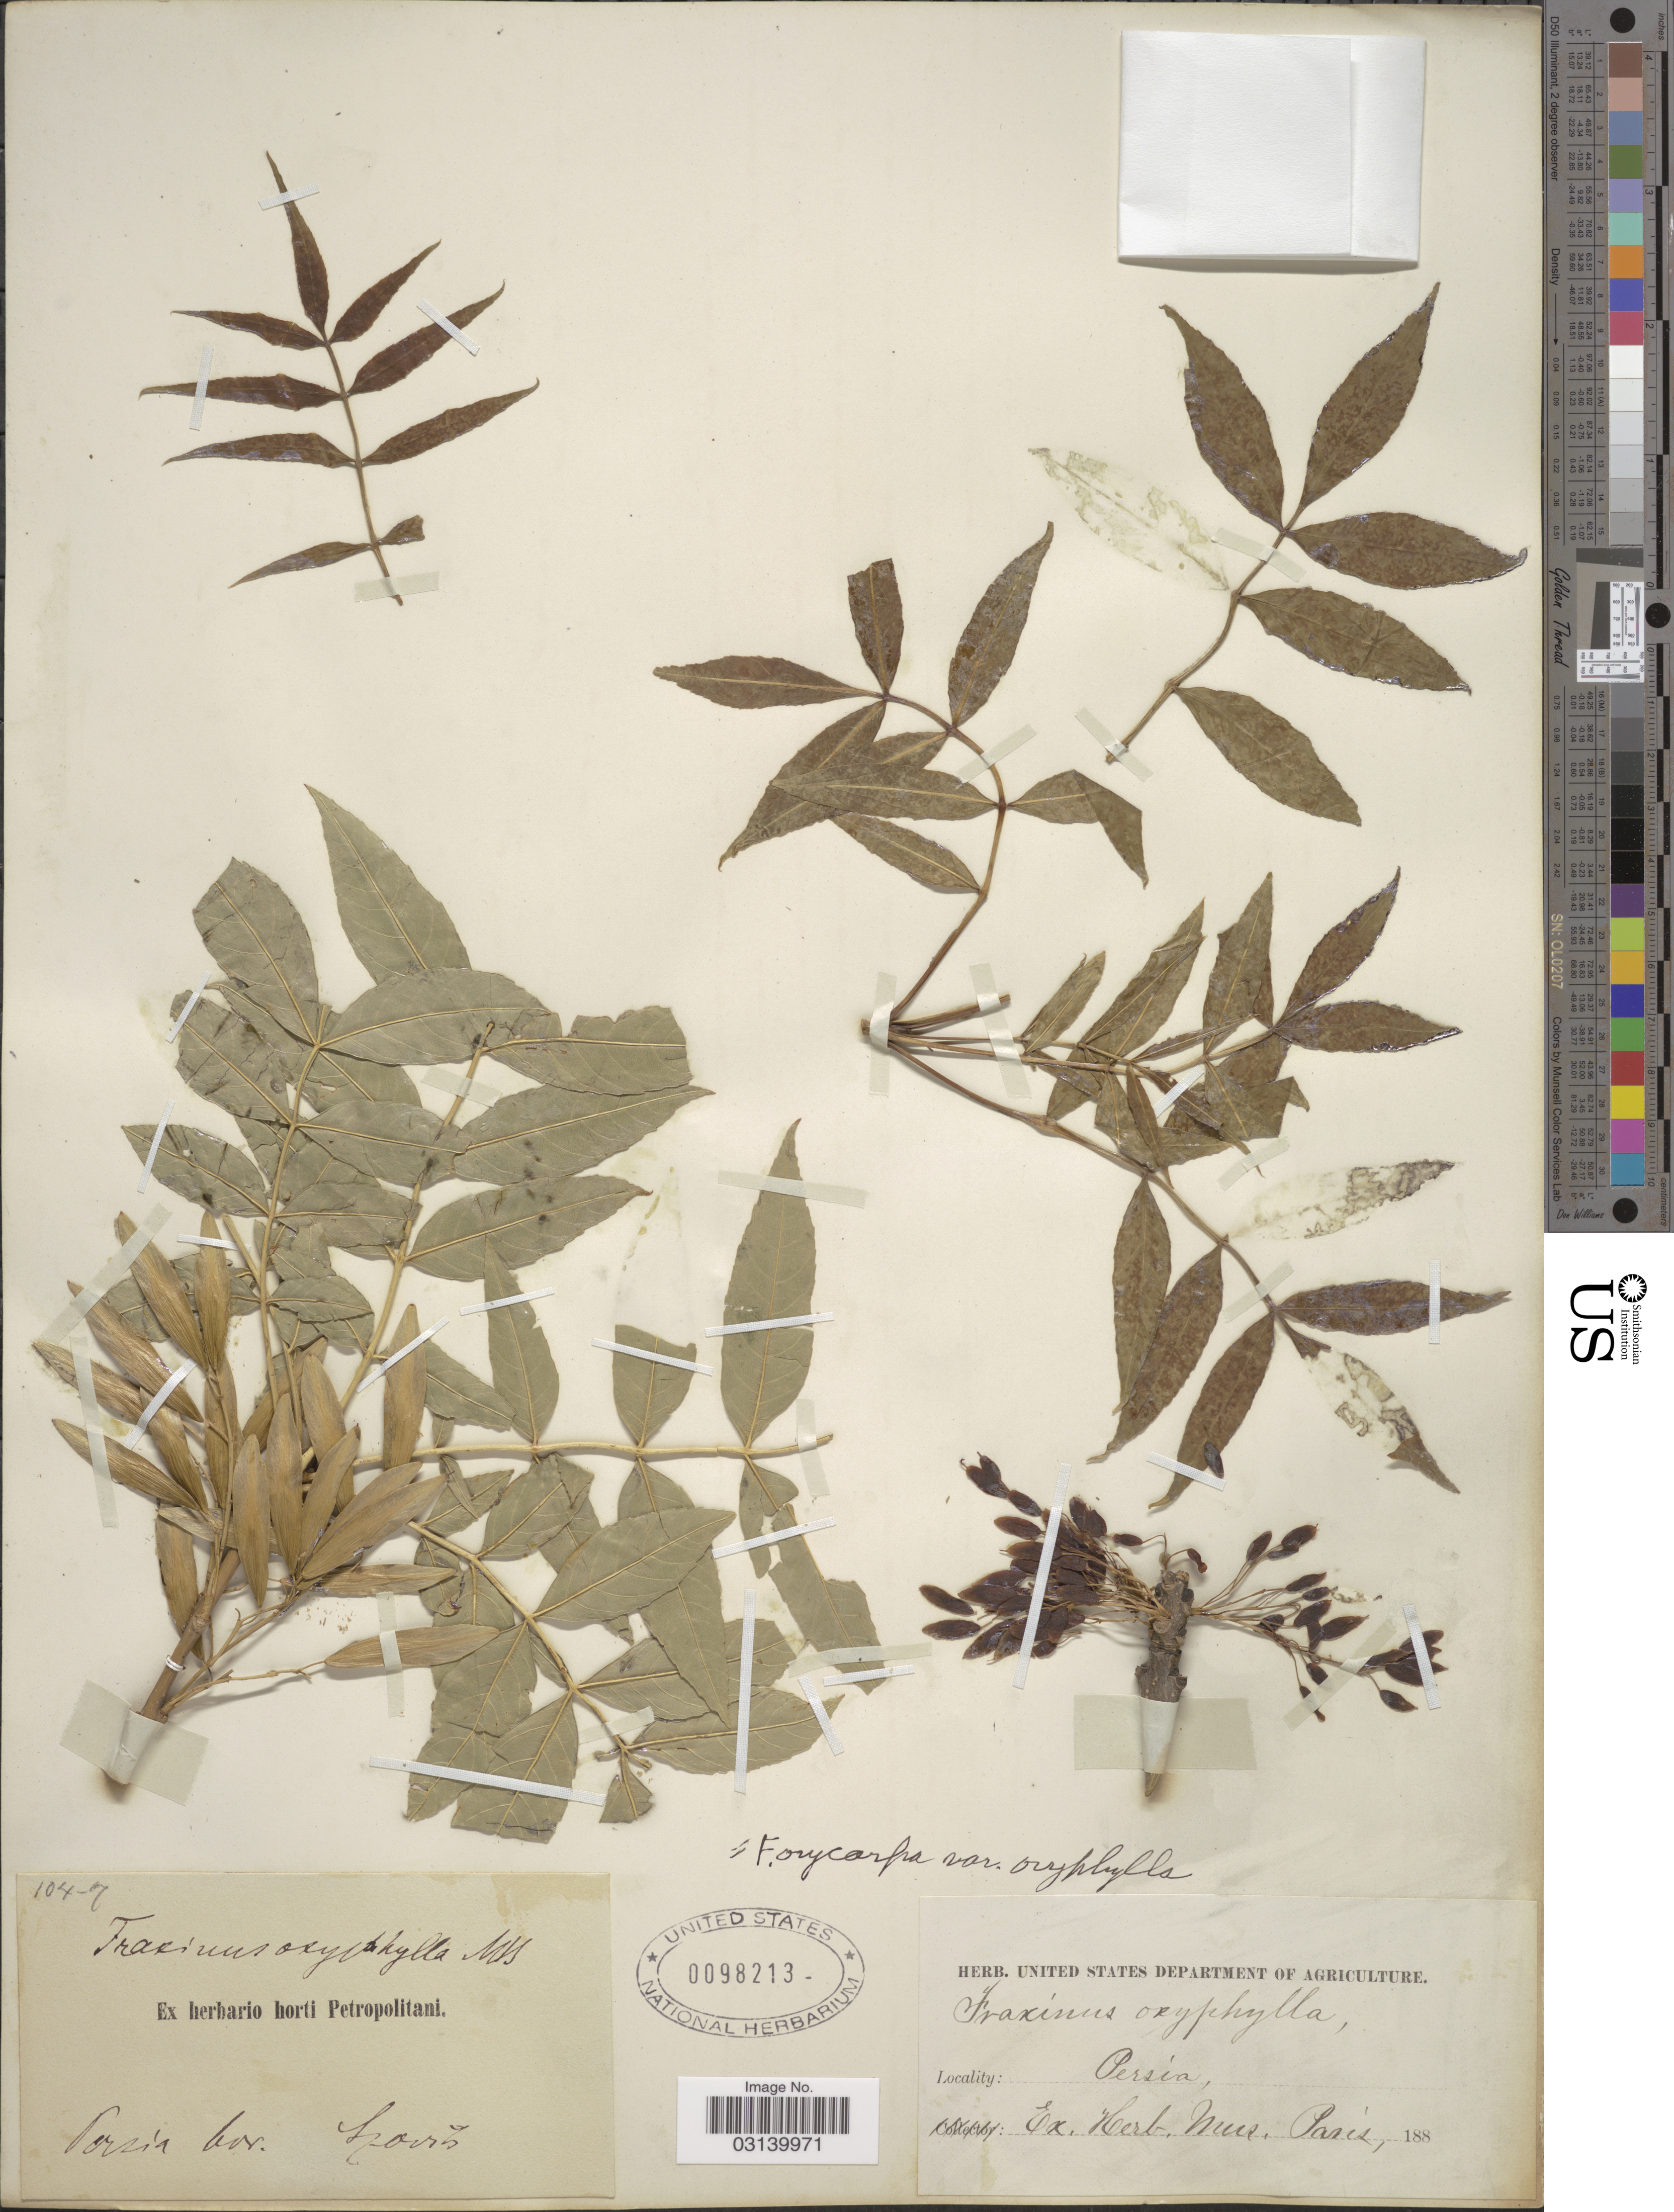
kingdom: Plantae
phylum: Tracheophyta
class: Magnoliopsida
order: Lamiales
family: Oleaceae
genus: Fraxinus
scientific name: Fraxinus oxyphylla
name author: M. Bieb.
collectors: Szovits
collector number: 104-7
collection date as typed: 188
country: Iran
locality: Persia bor.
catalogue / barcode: US 98213